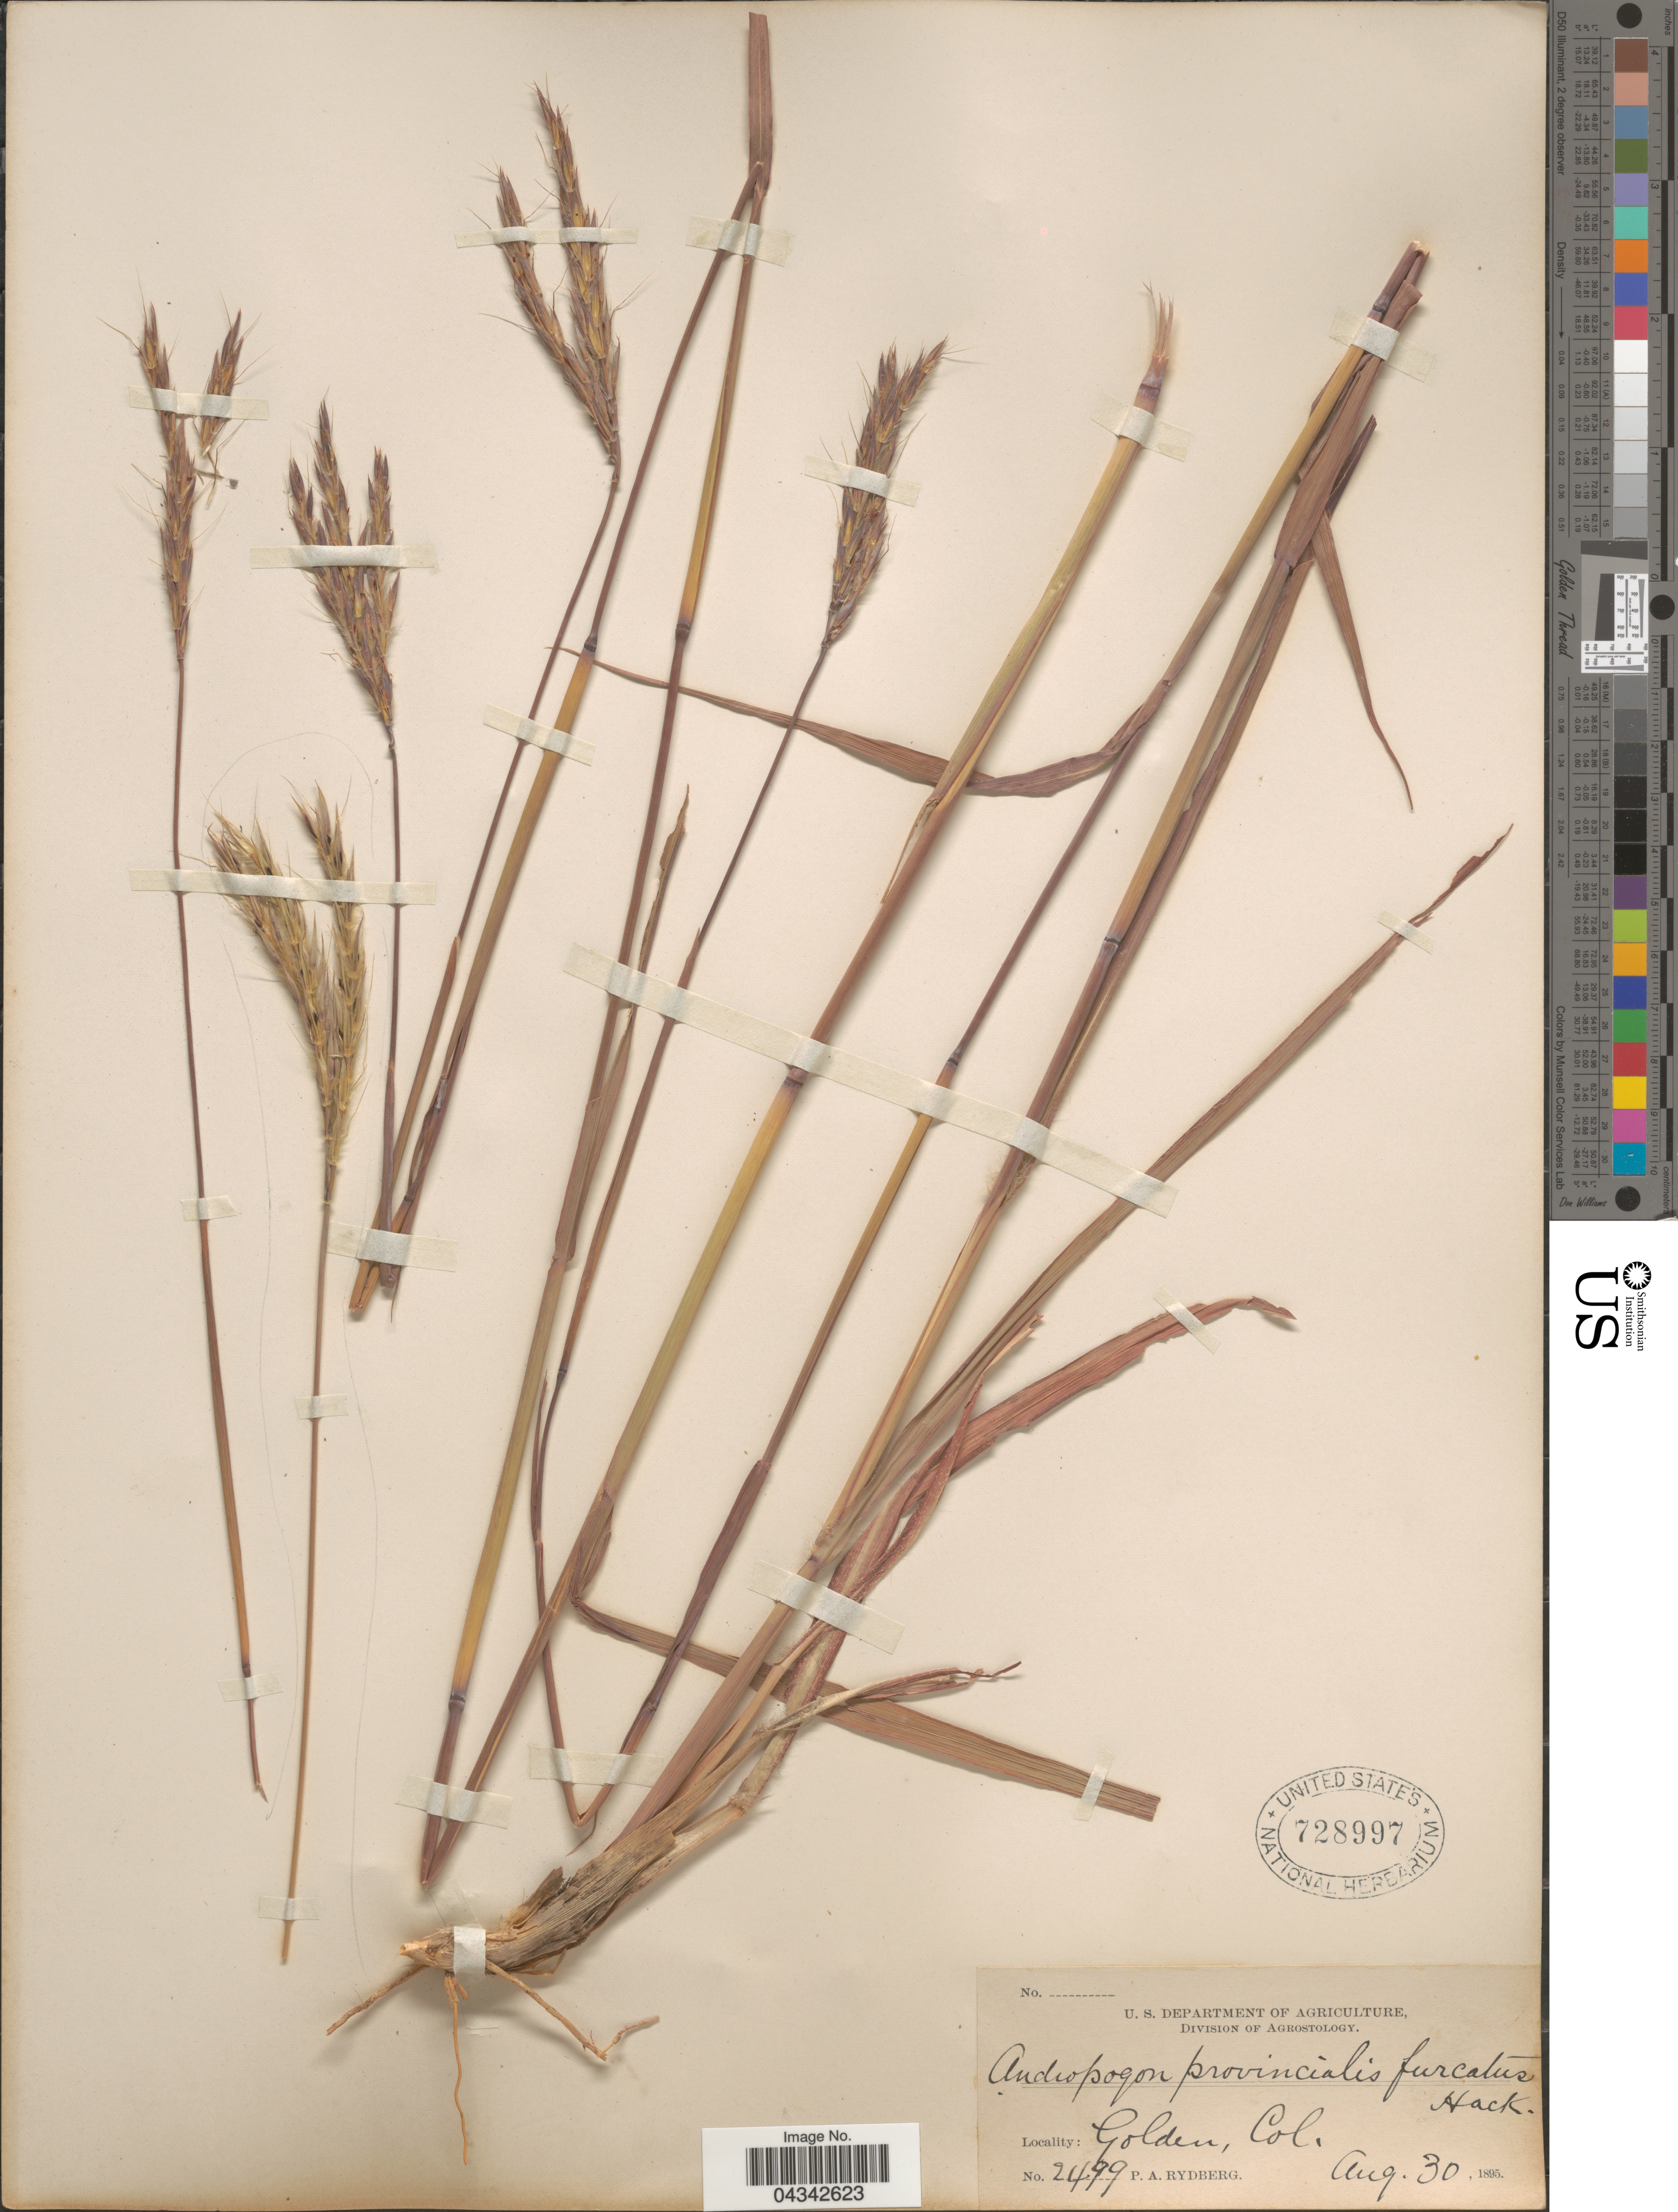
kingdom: Plantae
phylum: Tracheophyta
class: Liliopsida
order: Poales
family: Poaceae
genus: Andropogon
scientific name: Andropogon gerardii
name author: Vitman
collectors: P. A. Rydberg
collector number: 2499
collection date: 1895-08-30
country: United States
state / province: Colorado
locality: Golden.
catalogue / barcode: US 728997